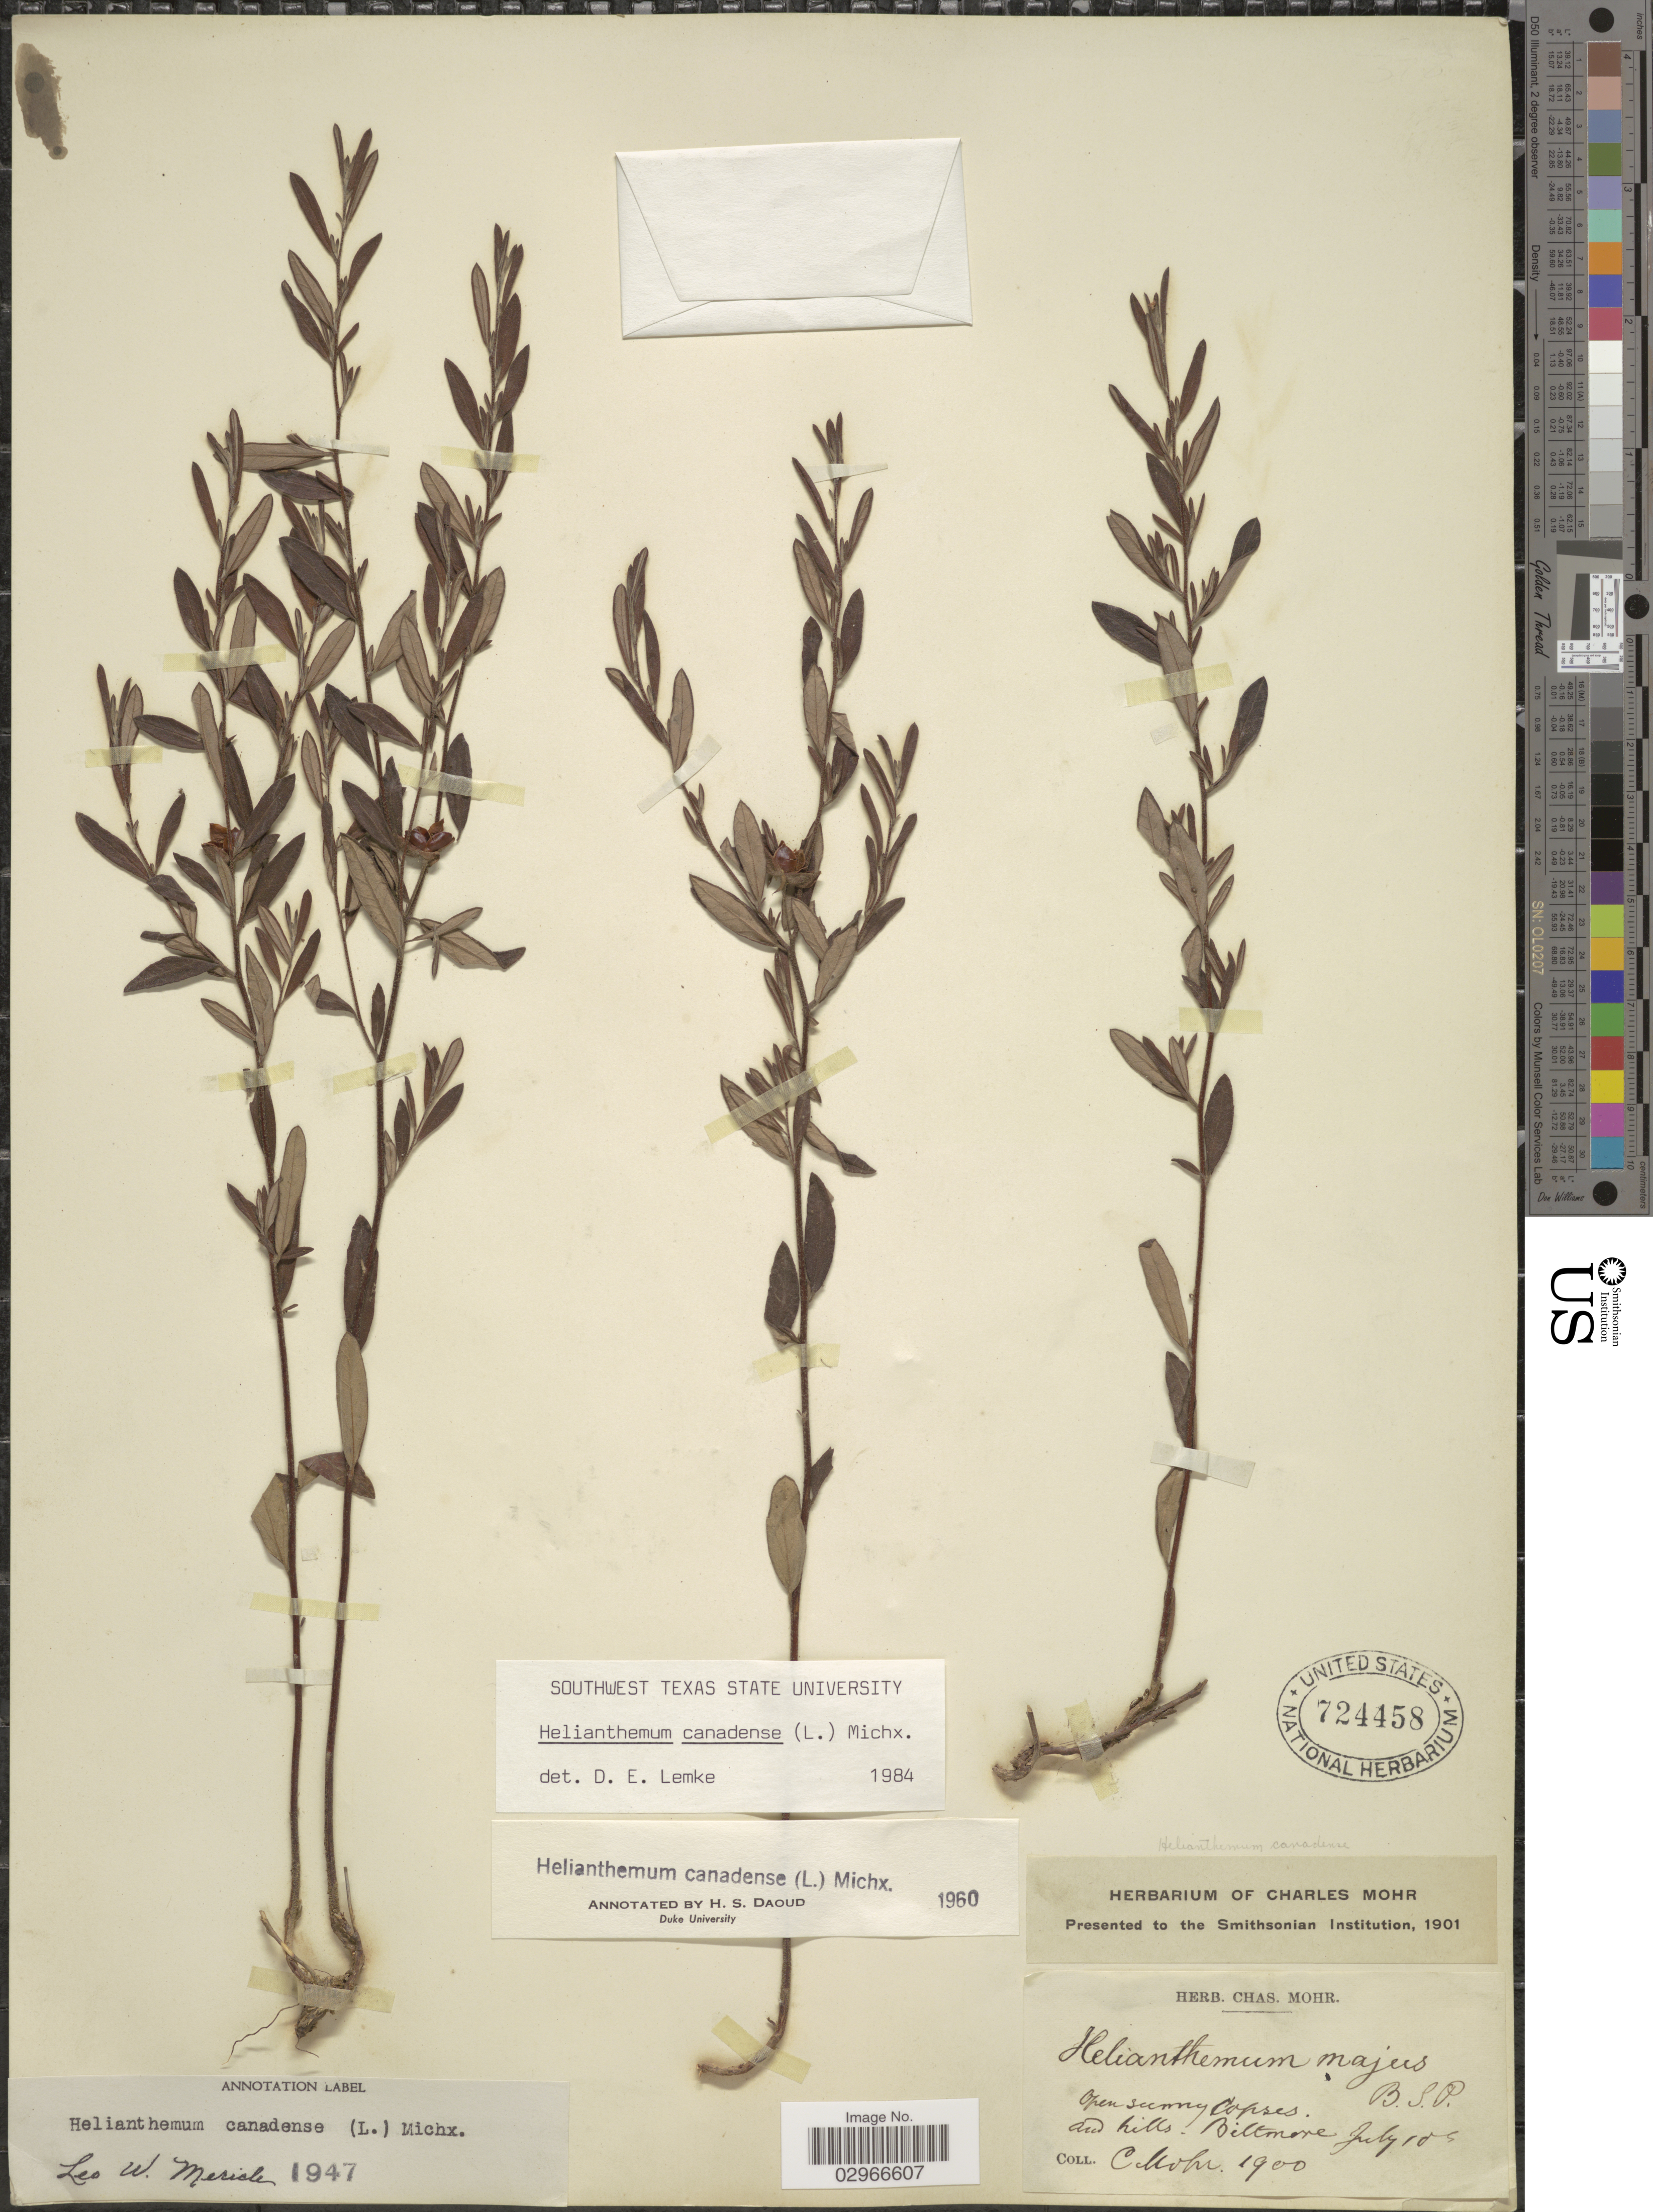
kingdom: Plantae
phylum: Tracheophyta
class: Magnoliopsida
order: Malvales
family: Cistaceae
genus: Helianthemum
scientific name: Helianthemum canadense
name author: (L.) Michx.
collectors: C. T. Mohr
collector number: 1900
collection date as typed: Transcribed d/m/y: /7/10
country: United States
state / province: North Carolina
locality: Biltmore.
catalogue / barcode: US 724458